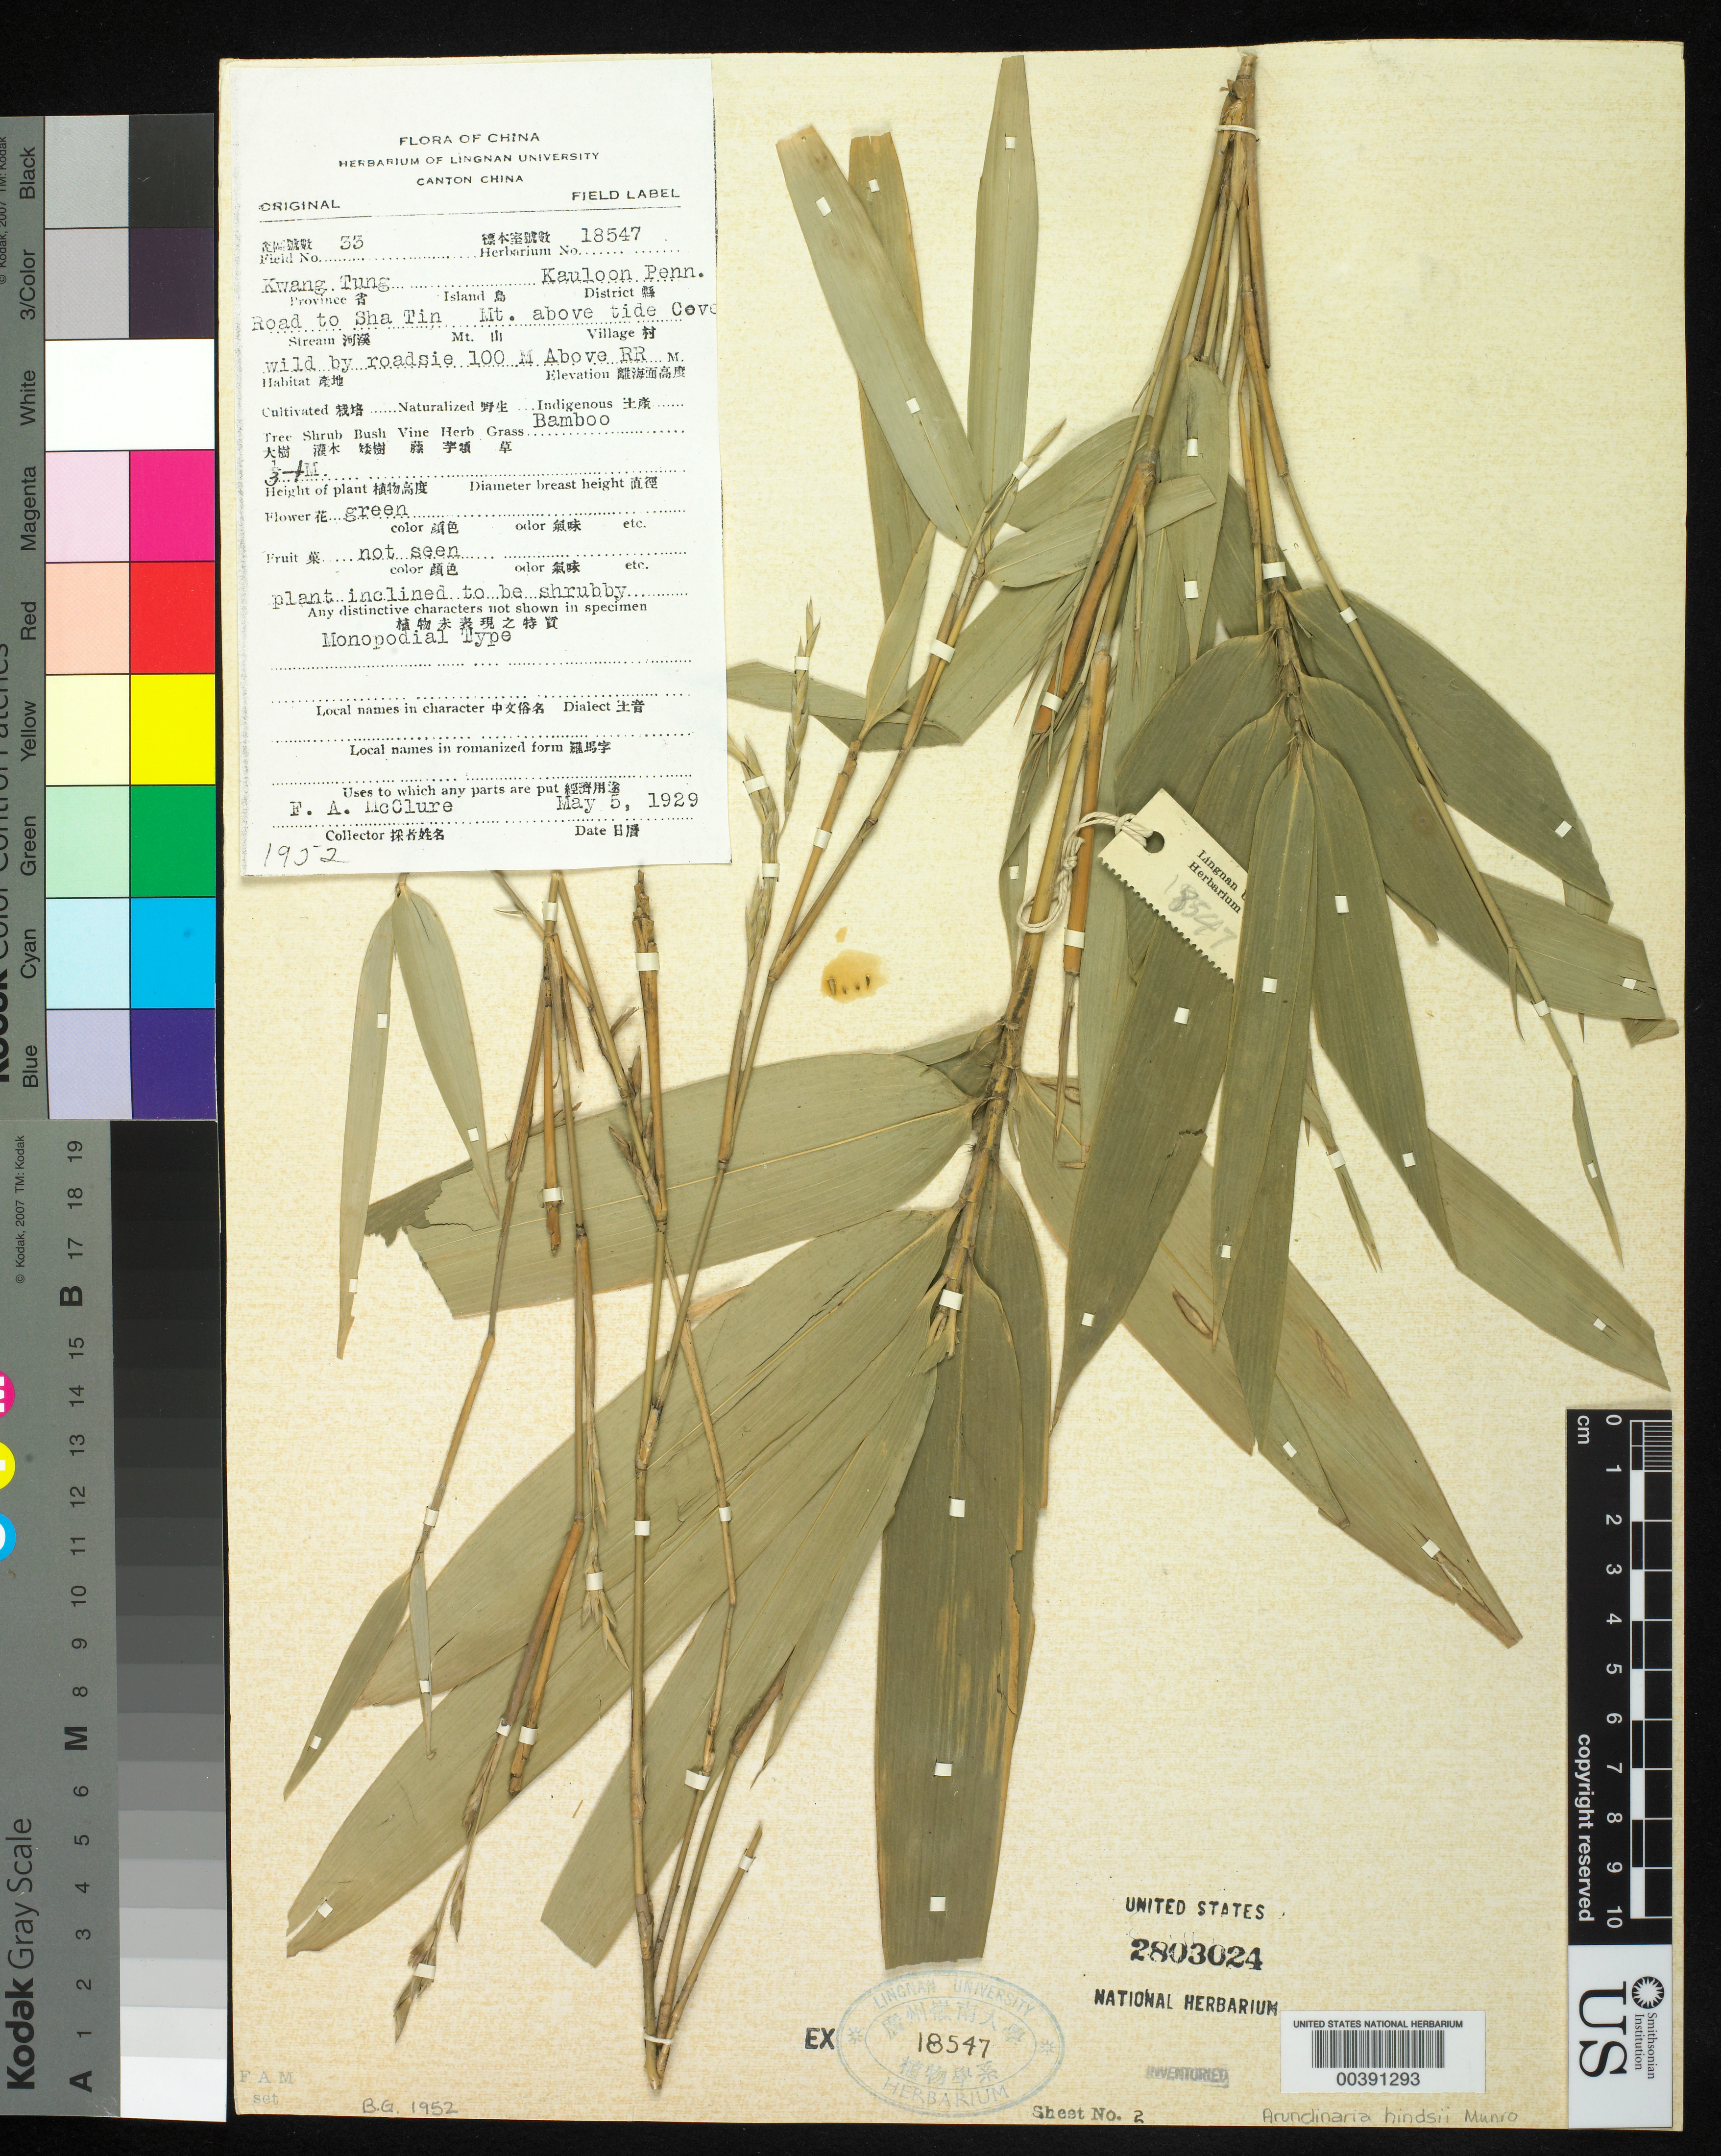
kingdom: Plantae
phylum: Tracheophyta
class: Liliopsida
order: Poales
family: Poaceae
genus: Pseudosasa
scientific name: Pseudosasa hindsii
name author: (Munro) S.L. Chen & G.Y. Sheng ex T.G. Liang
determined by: Poaceae Reorganization Project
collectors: F. A. McClure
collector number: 33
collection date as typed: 05 May 1929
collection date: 1929-05-05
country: China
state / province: Guangdong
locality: Kauloon penn.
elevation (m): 100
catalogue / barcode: US 2803024